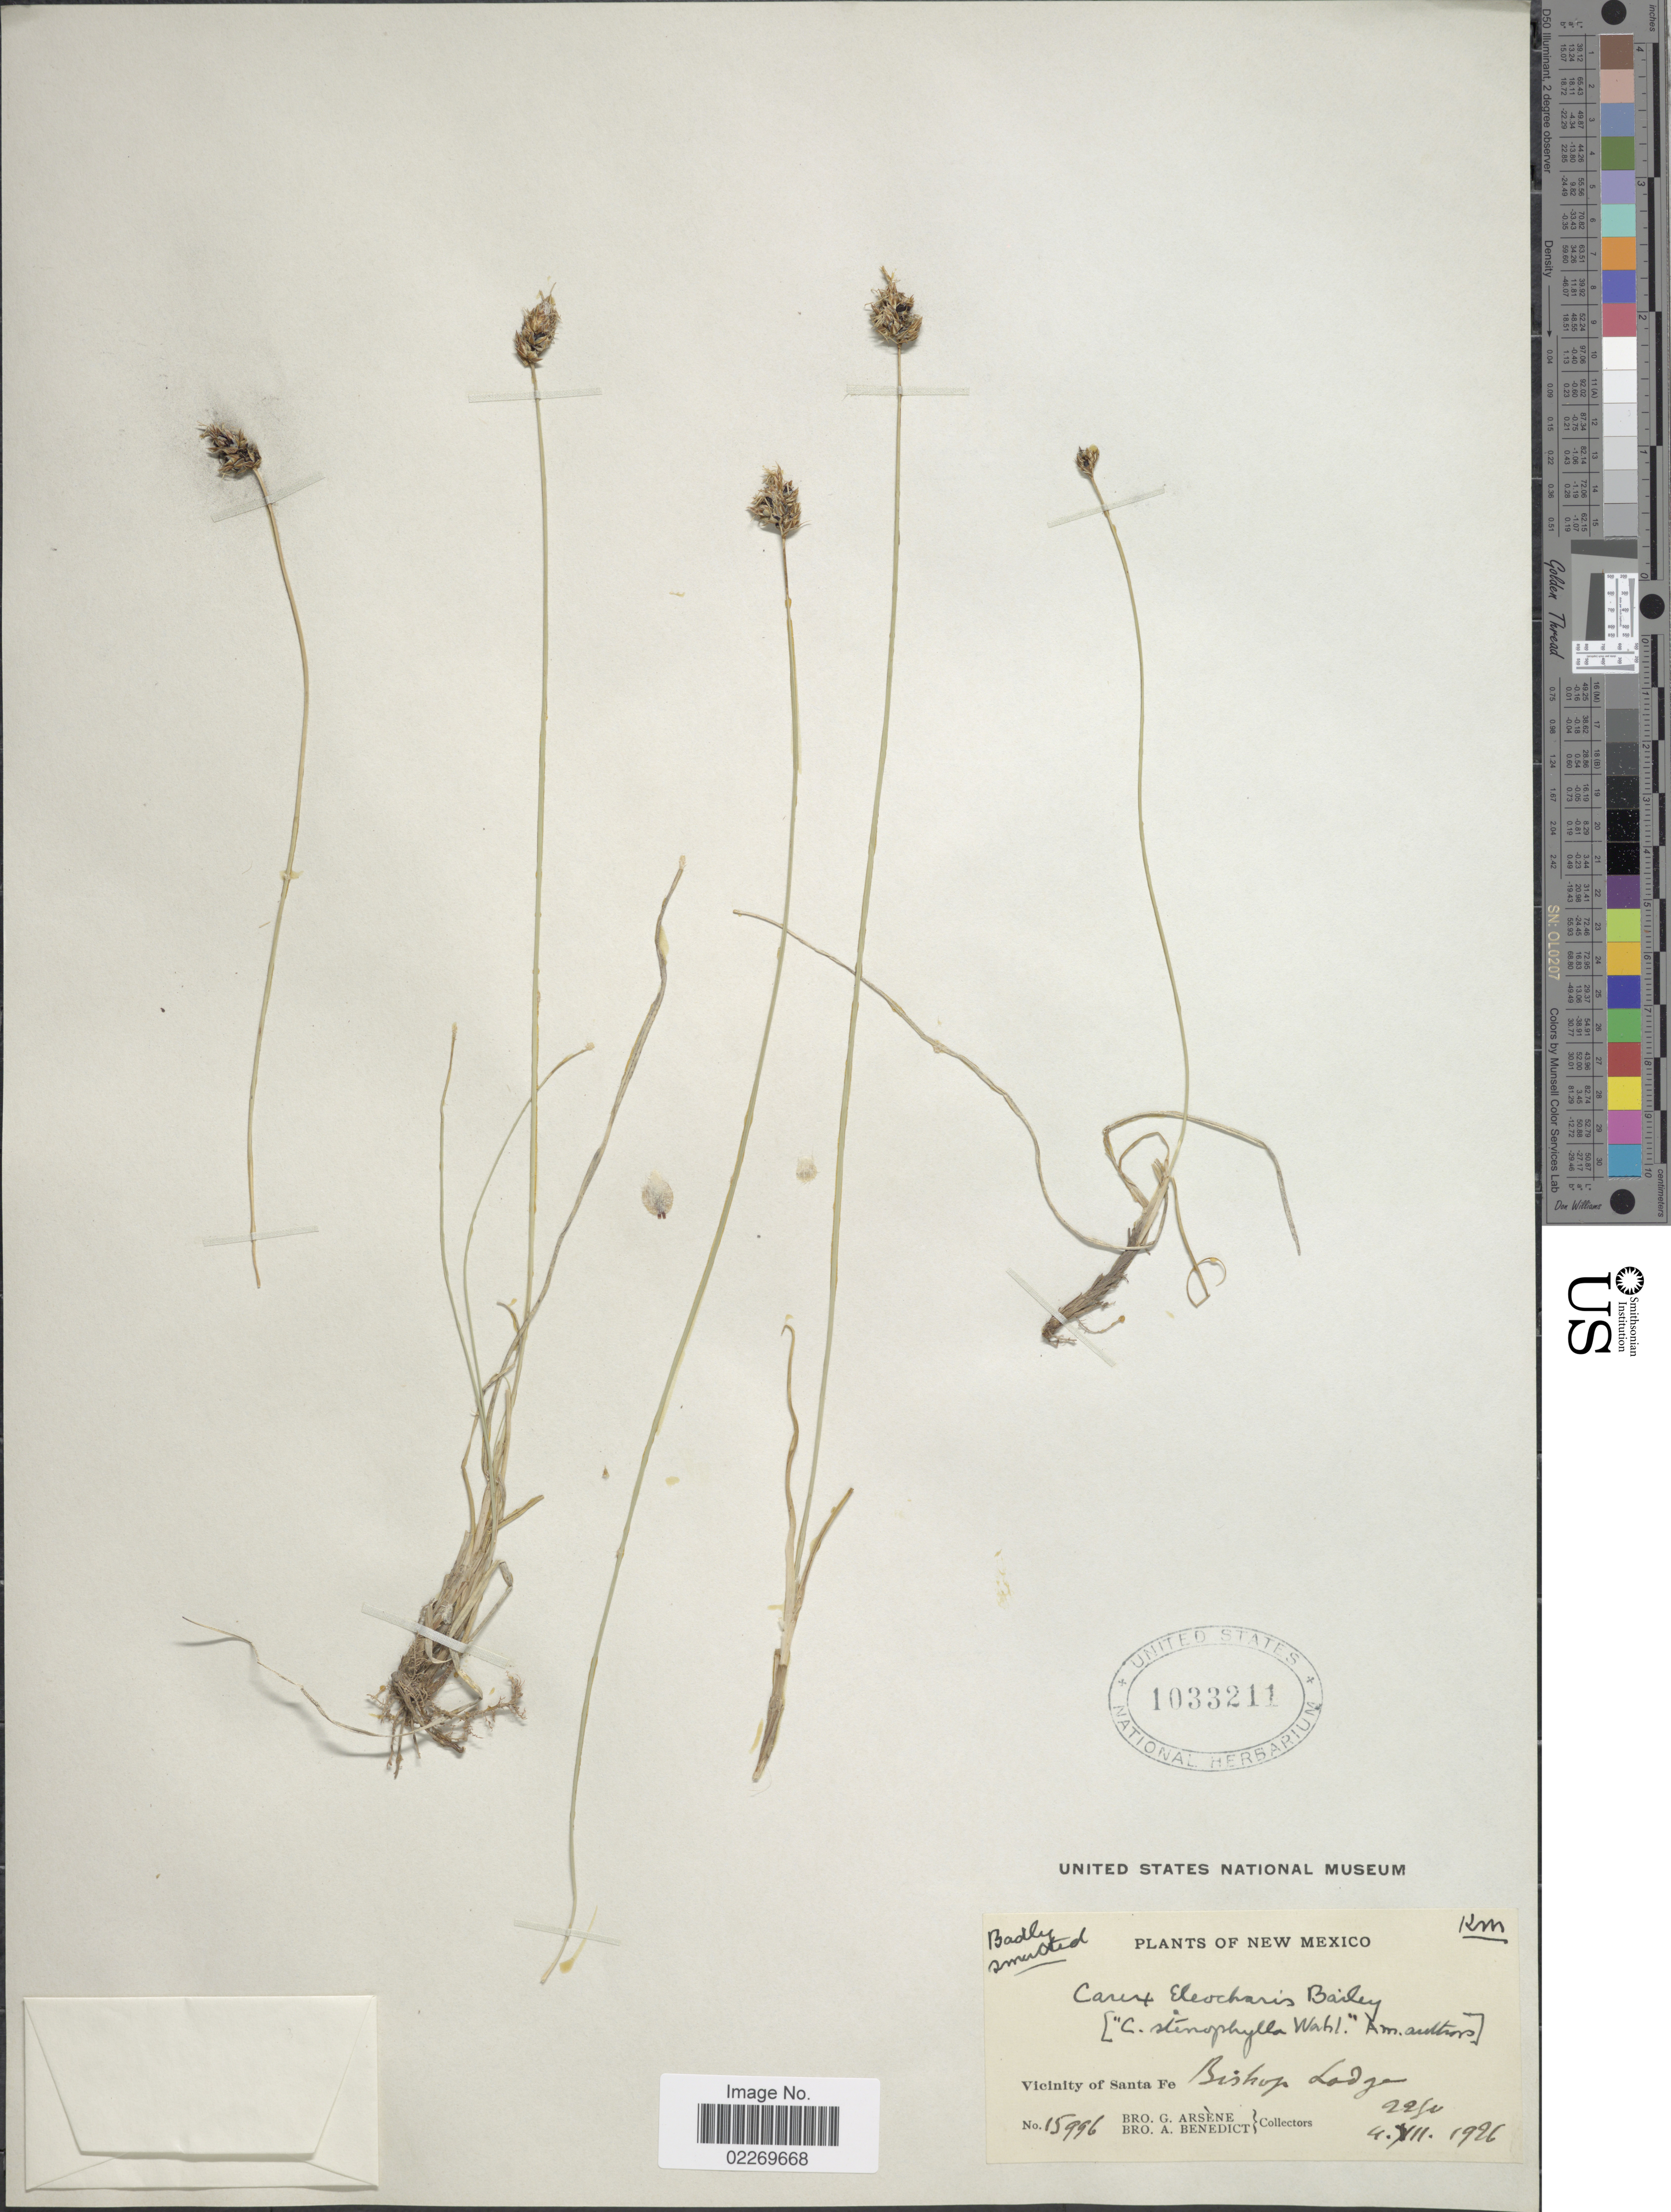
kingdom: Plantae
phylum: Tracheophyta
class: Liliopsida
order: Poales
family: Cyperaceae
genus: Carex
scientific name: Carex eleocharis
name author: L.H. Bailey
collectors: Bro. G. Arsène & Bro. Benedict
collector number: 15996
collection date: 1926-07-04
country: United States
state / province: New Mexico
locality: Vicinity of Santa Fe. Bishop Lodge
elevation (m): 7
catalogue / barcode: US 1033211